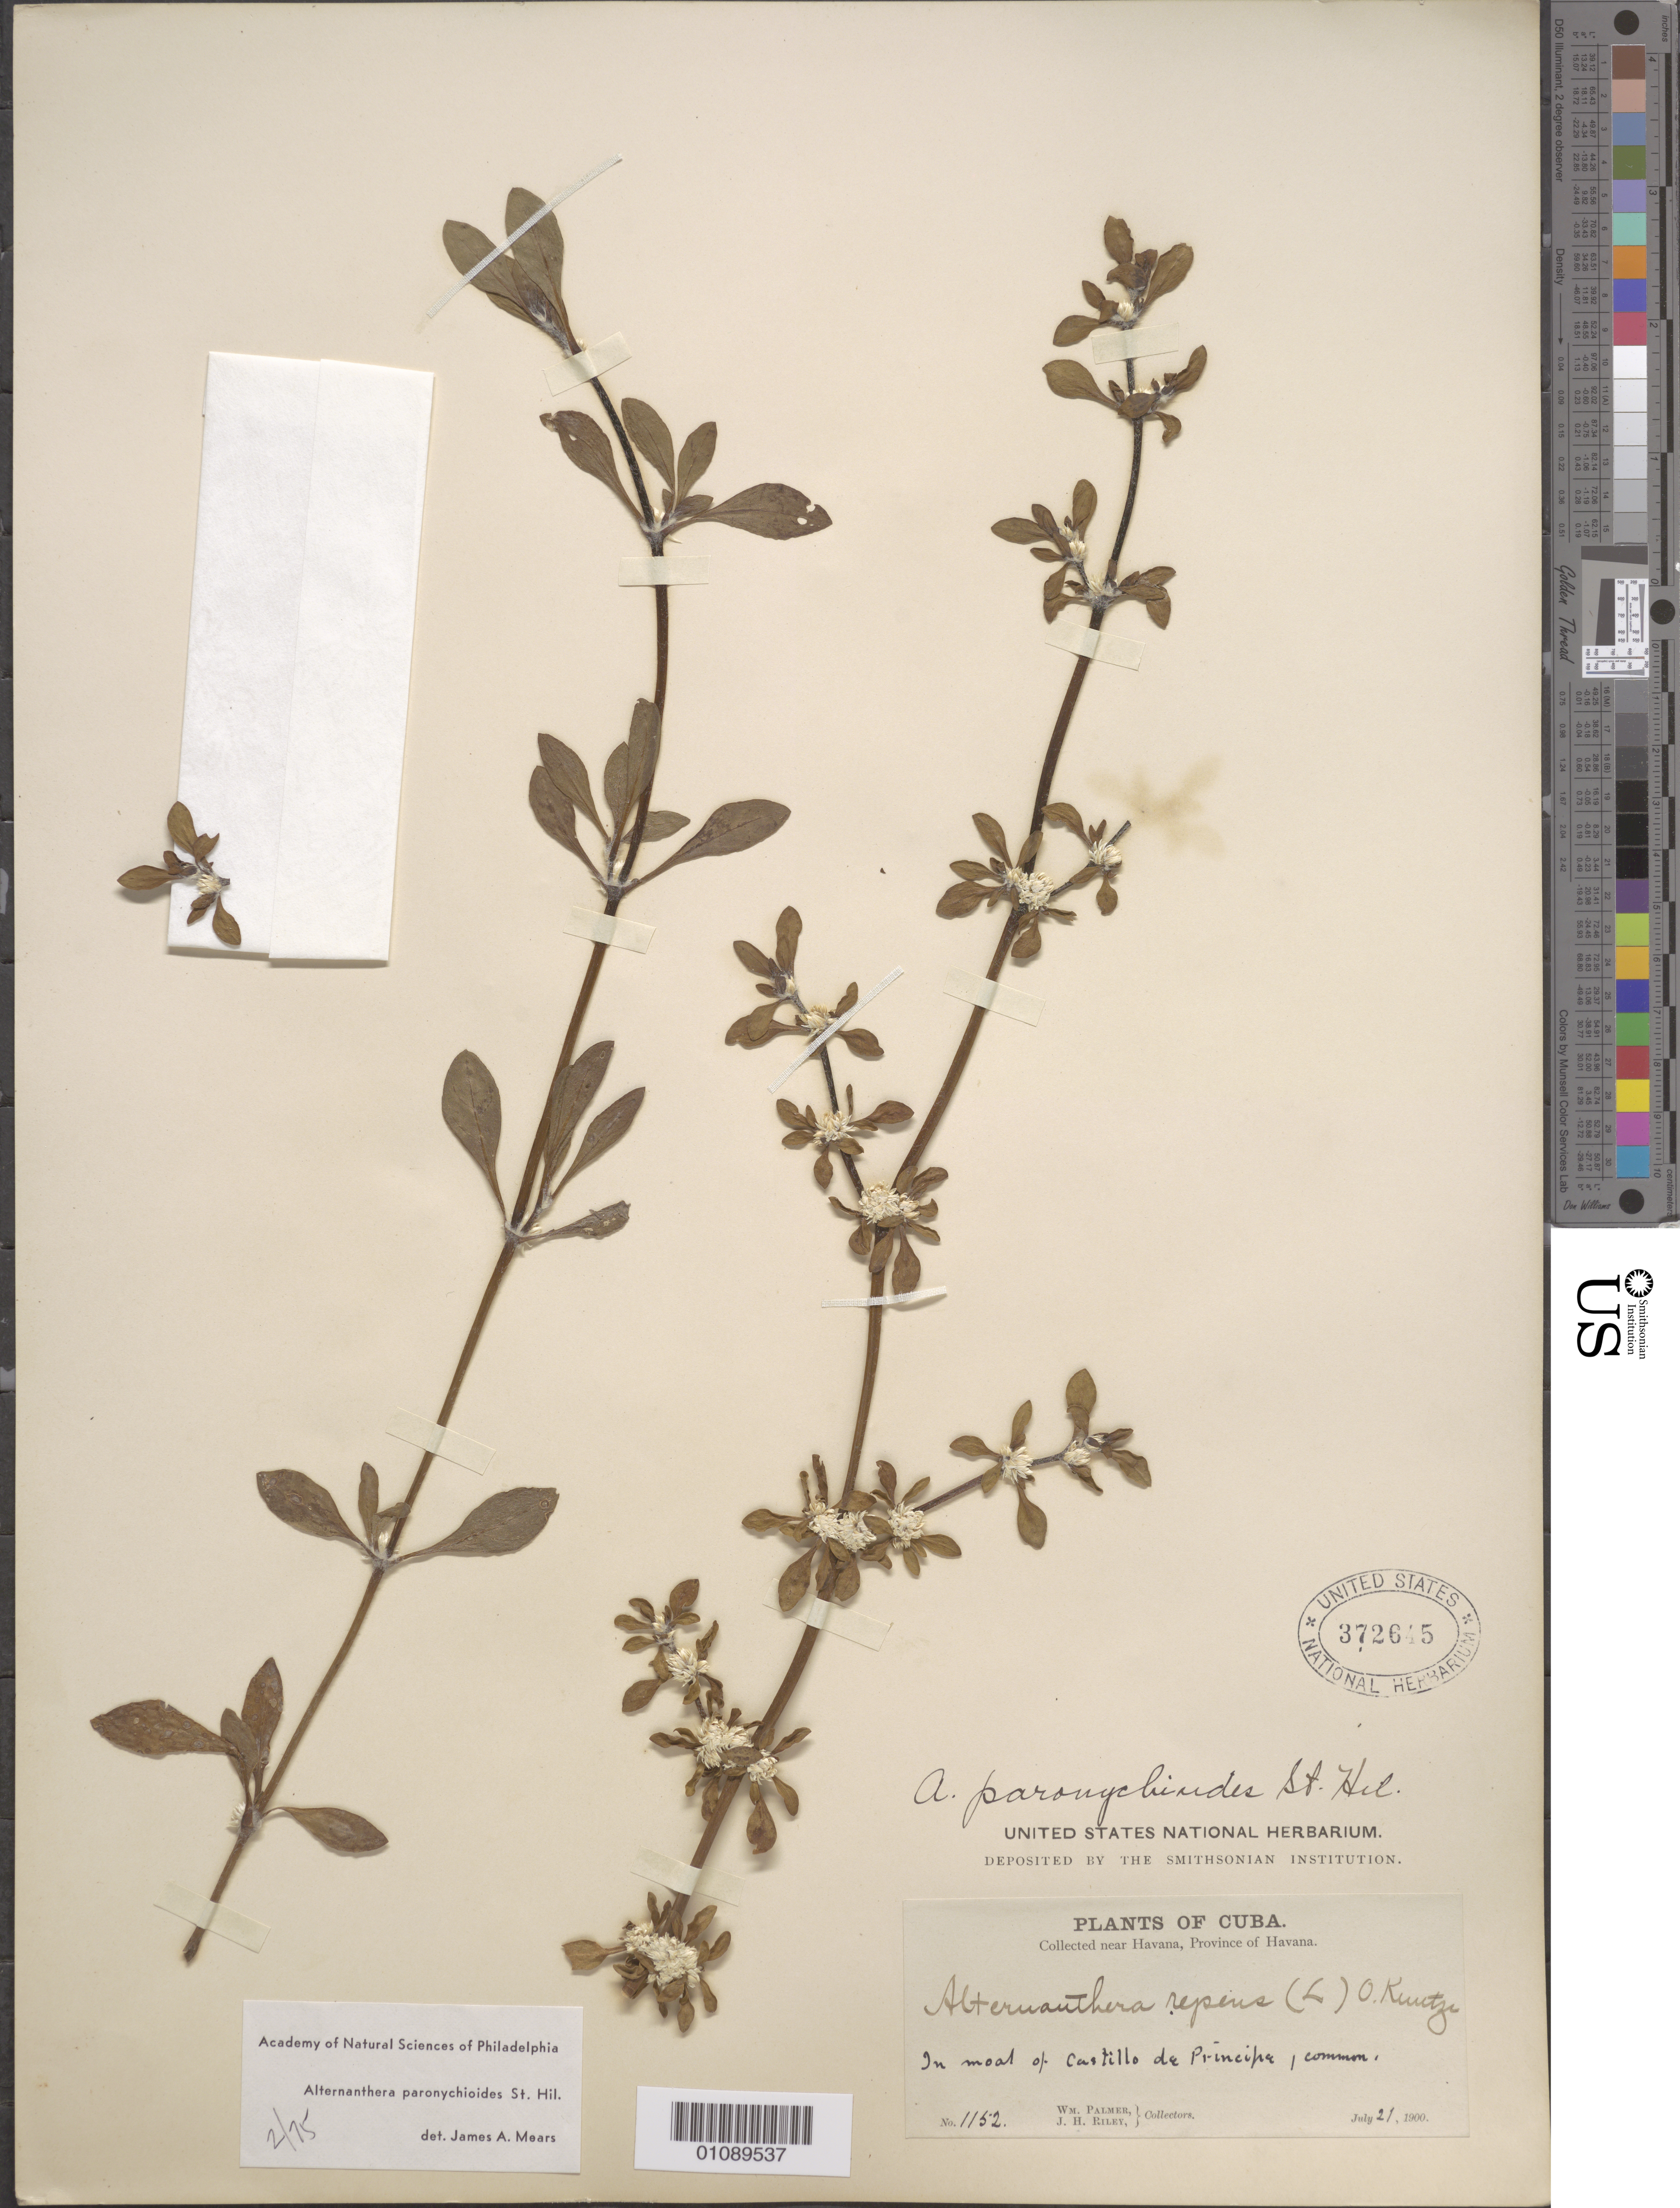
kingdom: Plantae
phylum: Tracheophyta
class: Magnoliopsida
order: Caryophyllales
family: Amaranthaceae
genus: Alternanthera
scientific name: Alternanthera paronychioides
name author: A. St.-Hil.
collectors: W. Palmer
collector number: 1152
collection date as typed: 21 Jul 1900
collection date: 1900-07-21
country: Cuba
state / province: La Habana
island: Cuba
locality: In moat of Castillo de Principa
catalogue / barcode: US 372645